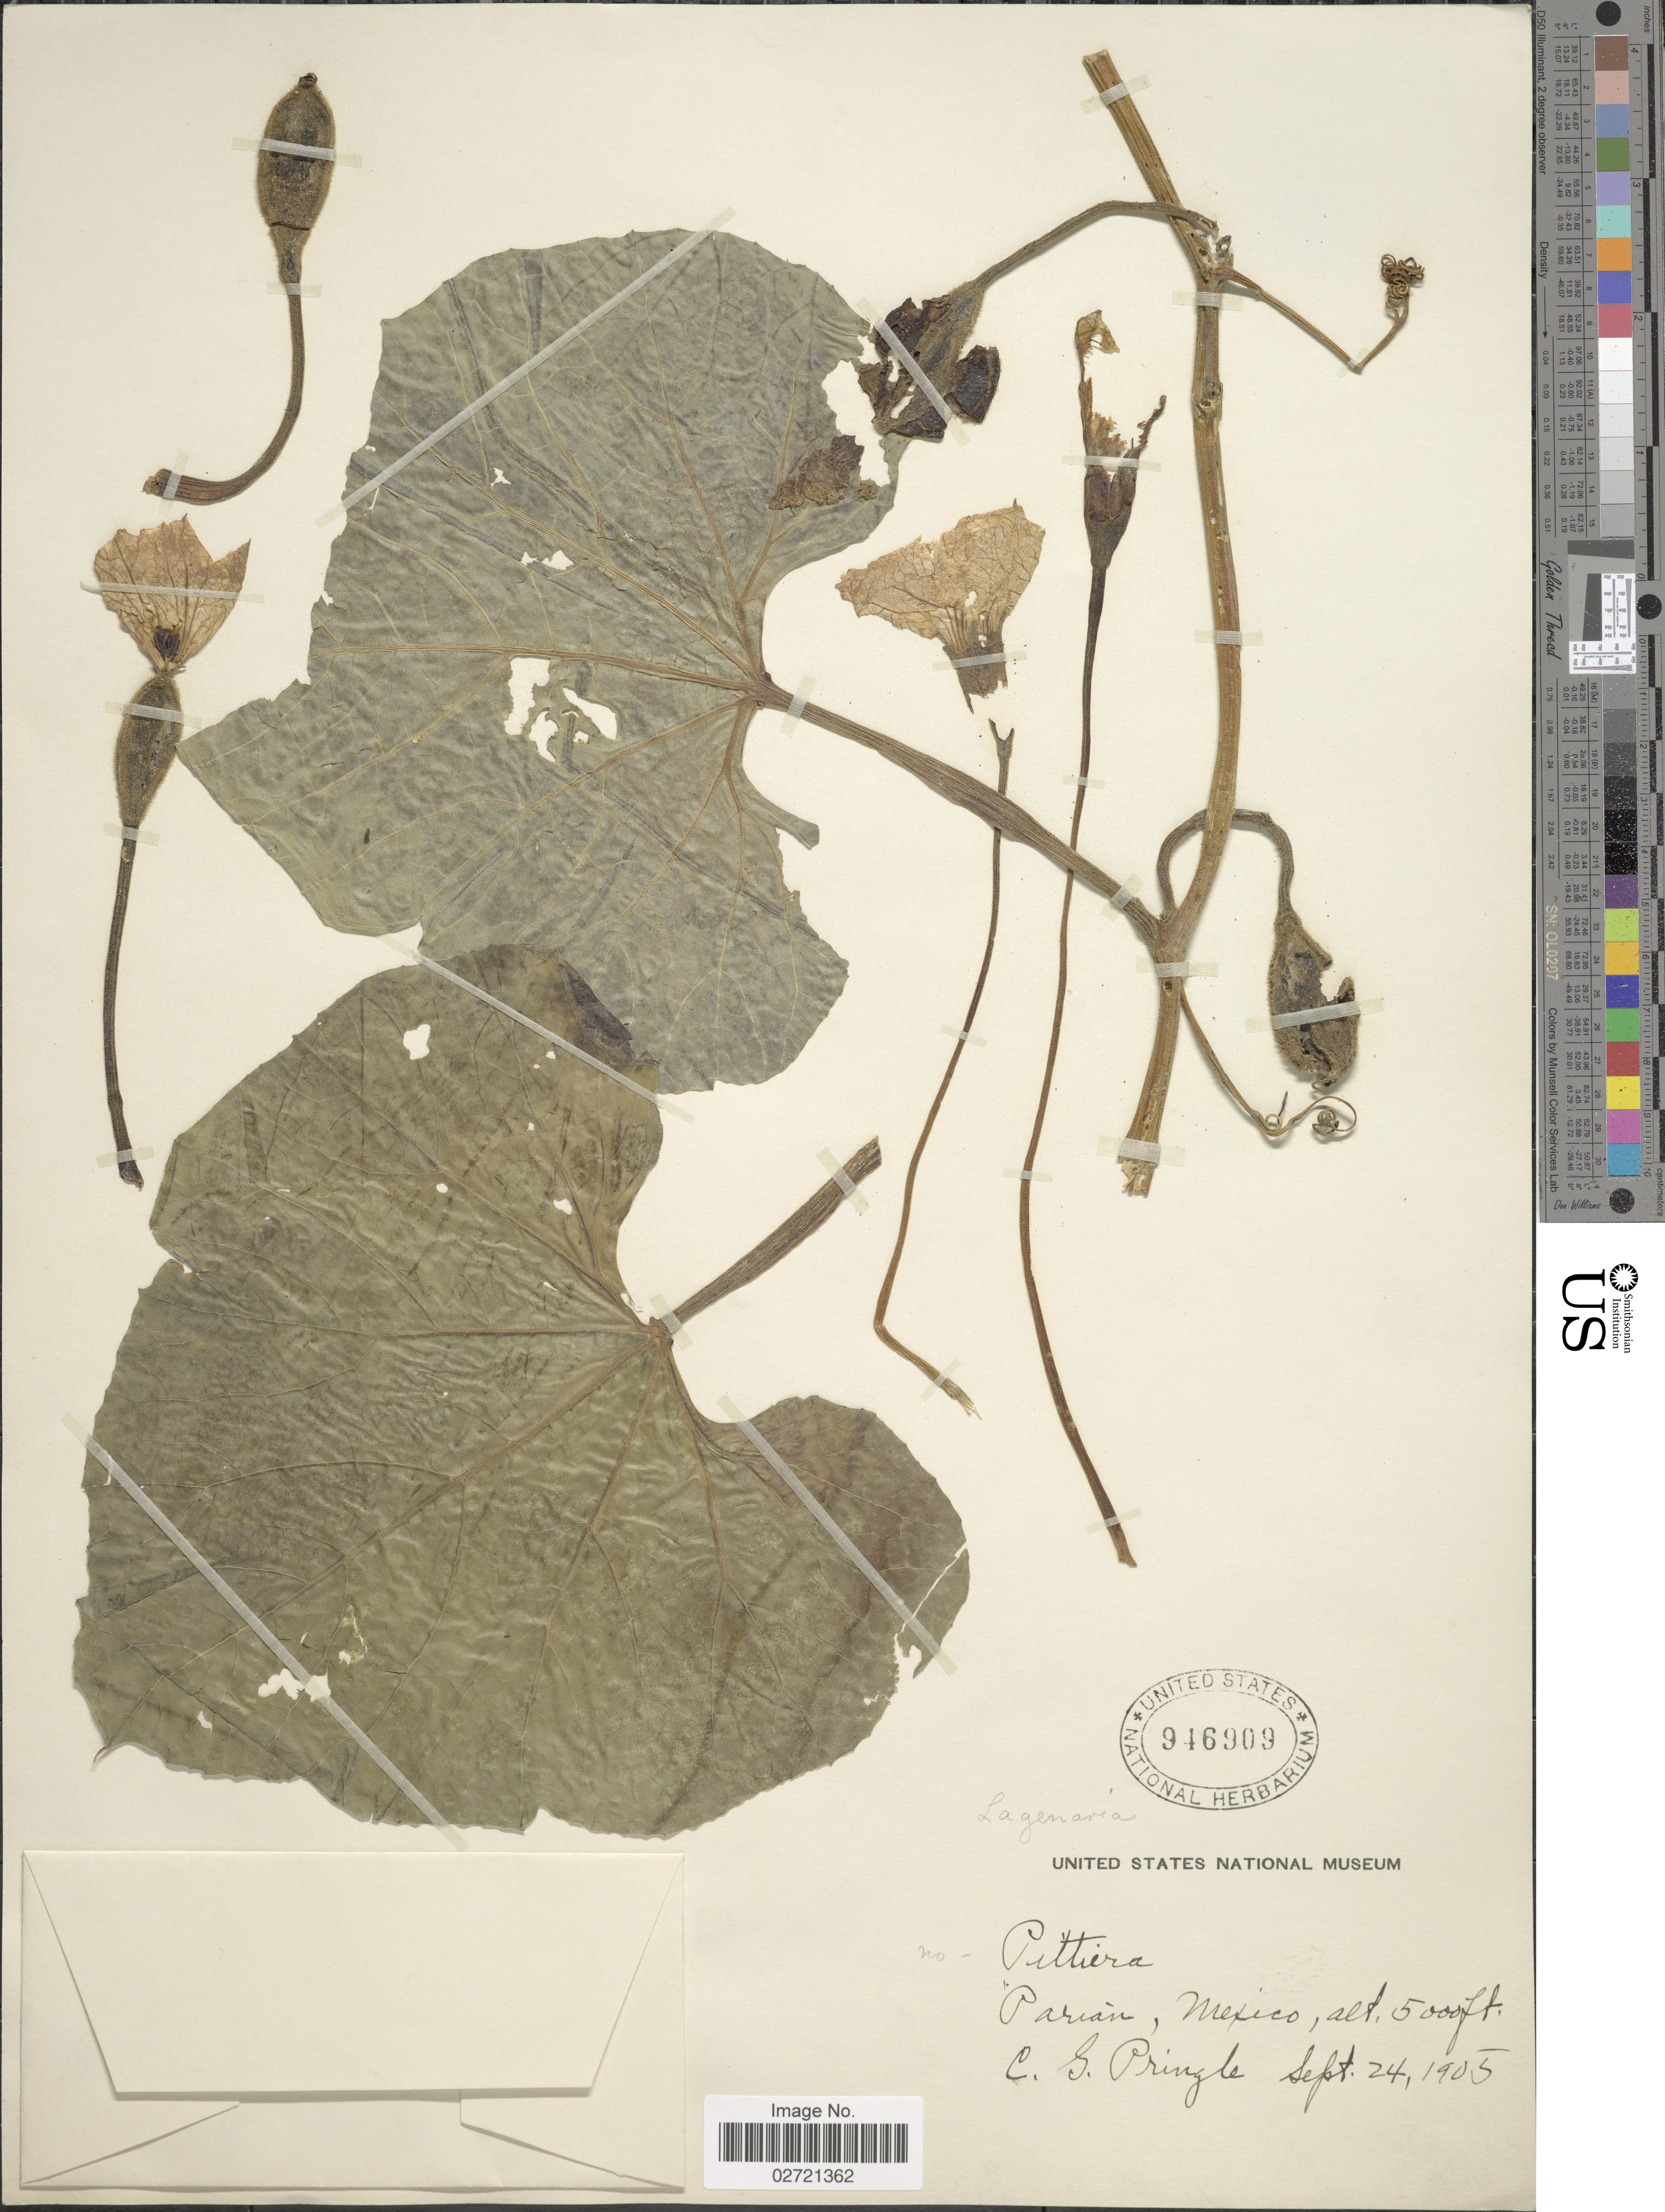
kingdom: Plantae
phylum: Tracheophyta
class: Magnoliopsida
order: Cucurbitales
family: Cucurbitaceae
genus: Lagenaria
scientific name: Lagenaria siceraria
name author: (Molina) Standl.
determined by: Nee, Michael H.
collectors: C. G. Pringle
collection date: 1905-09-24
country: Mexico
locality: Parian, Mexico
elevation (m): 1524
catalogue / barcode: US 946909